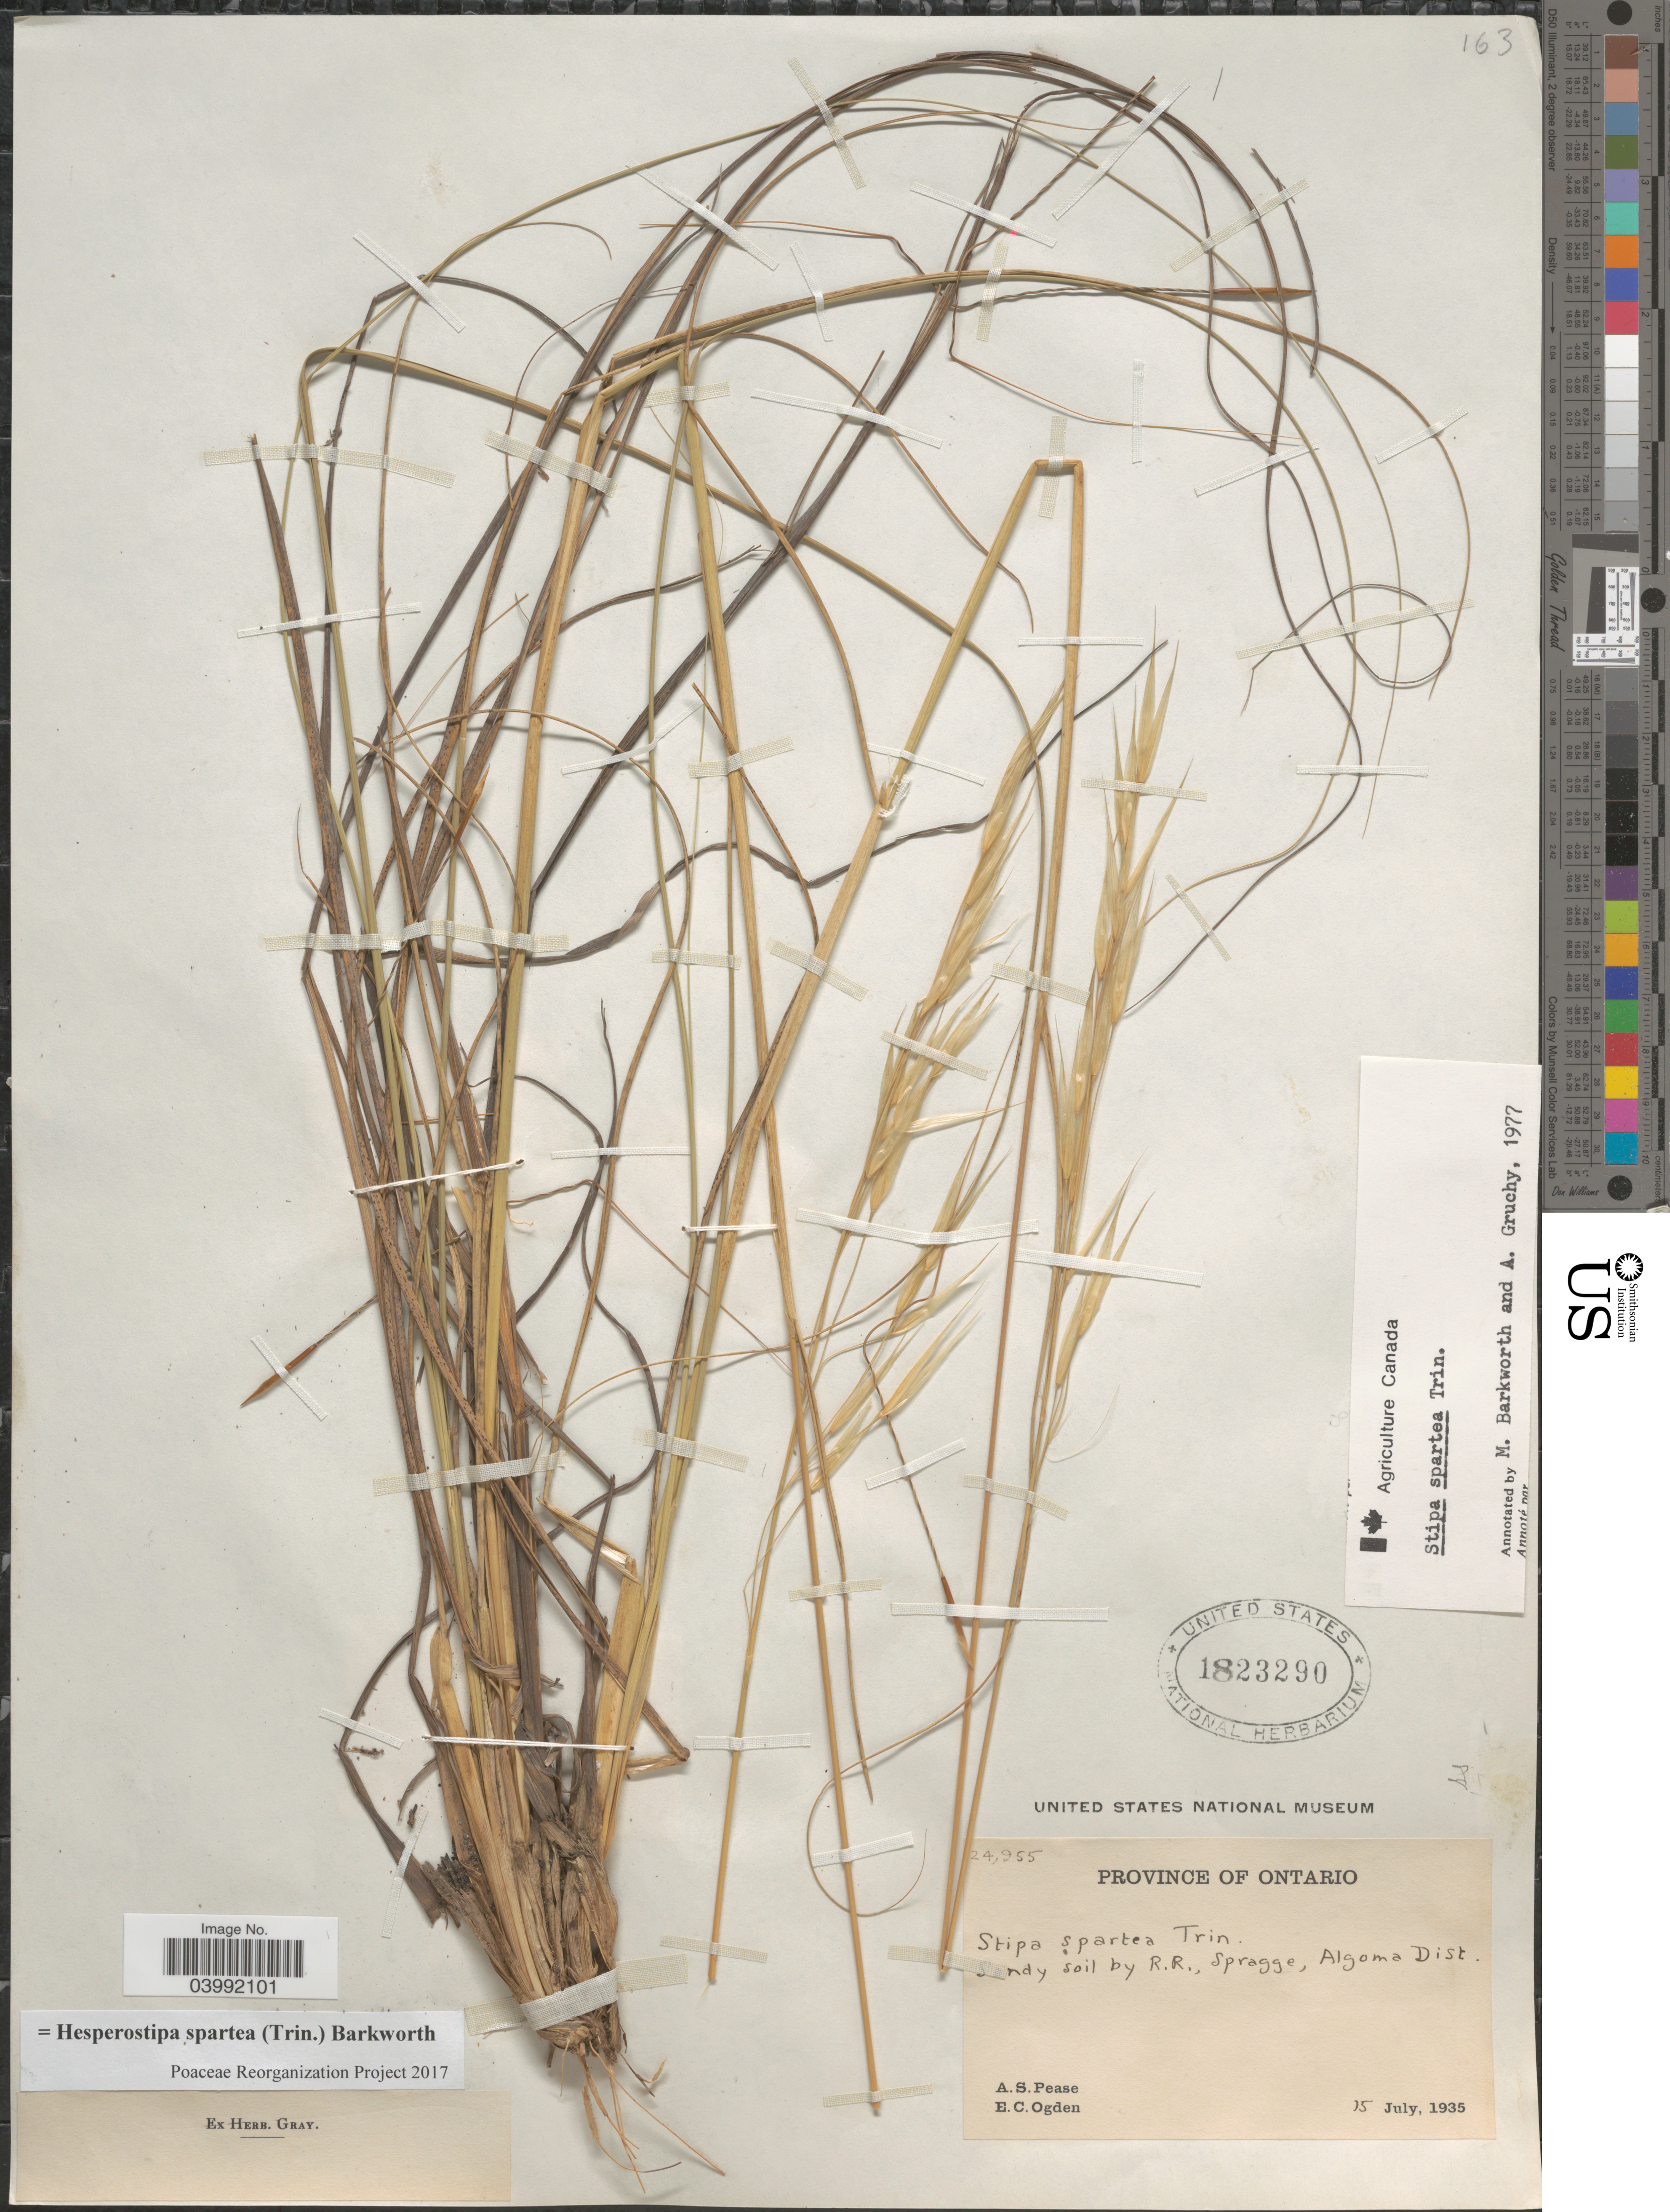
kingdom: Plantae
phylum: Tracheophyta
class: Liliopsida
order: Poales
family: Poaceae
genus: Hesperostipa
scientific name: Hesperostipa spartea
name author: (Trin.) Barkworth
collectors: A. S. Pease & E. Ogden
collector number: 24955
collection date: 1935-07-15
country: Canada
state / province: Ontario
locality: Sandy soil by R. R., Spragge, Algoma Dist.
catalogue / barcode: US 1823290